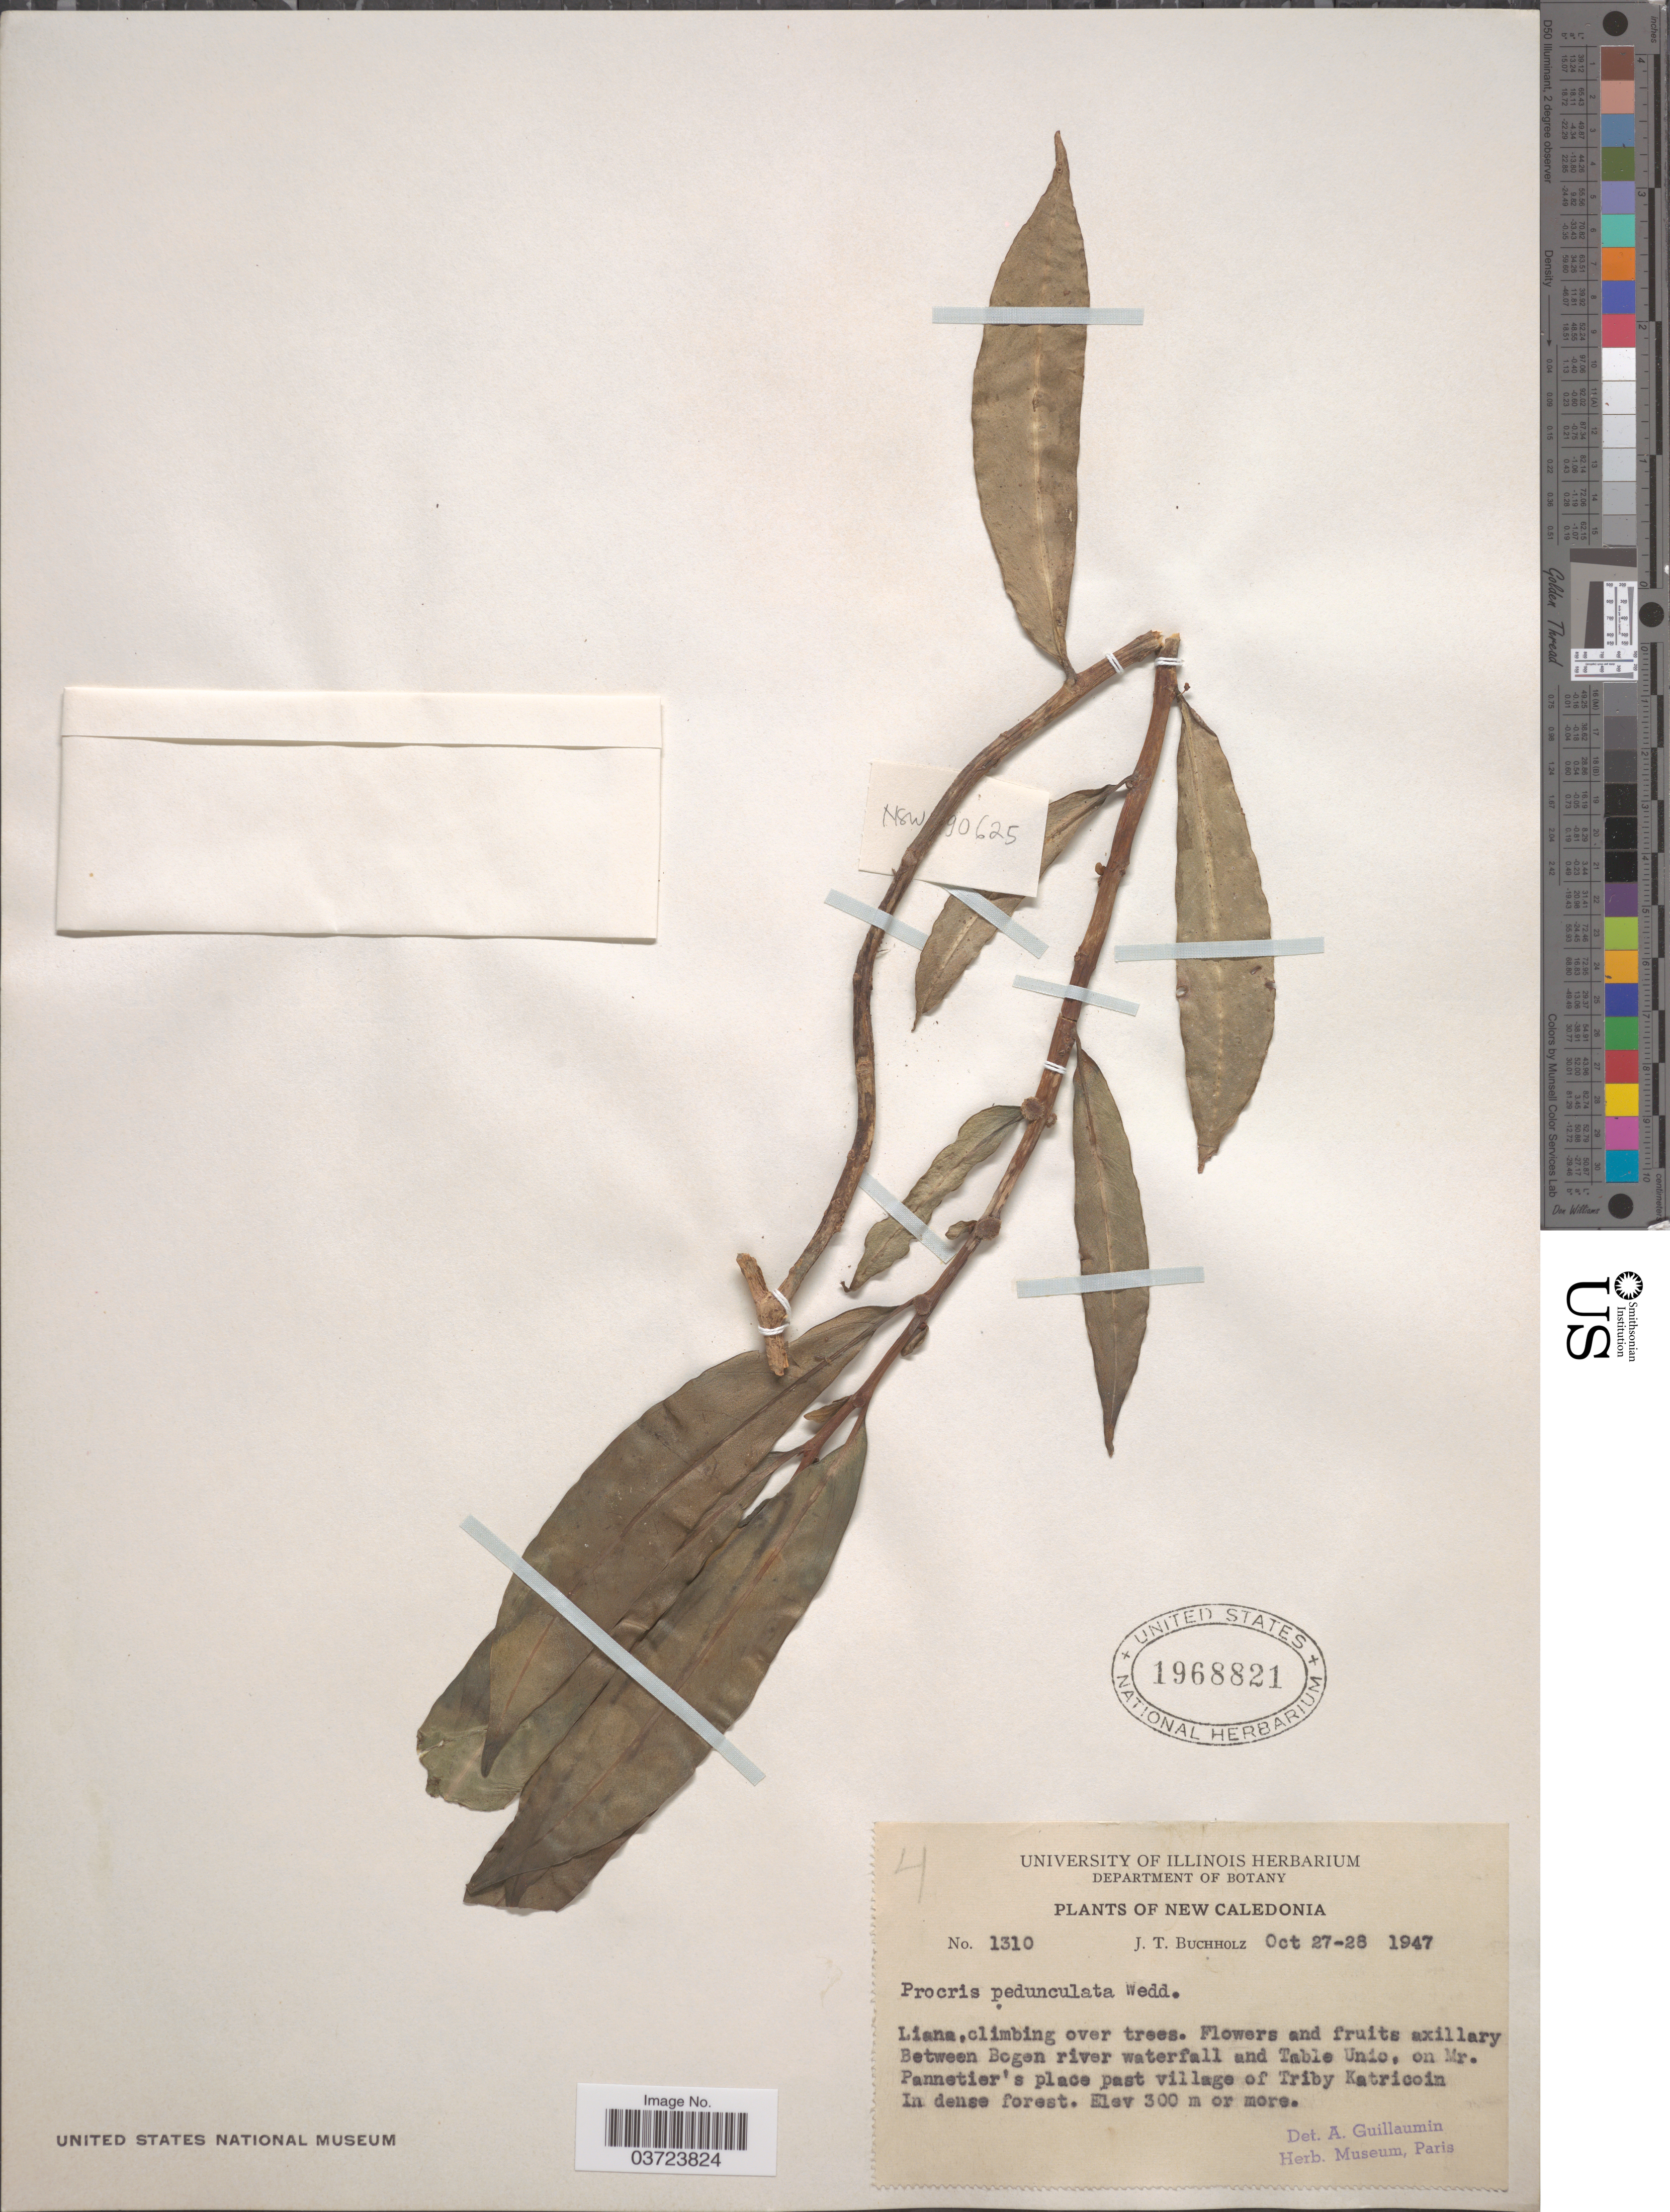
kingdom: Plantae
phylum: Tracheophyta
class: Magnoliopsida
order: Rosales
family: Urticaceae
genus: Procris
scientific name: Procris pedunculata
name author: (J.R. Forst. & G. Forst.) Wedd.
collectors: J. T. Buchholz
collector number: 1310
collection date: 1947-10-27/1947-10-28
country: New Caledonia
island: New Caledonia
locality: Between Bogen River and Table Unio, on Mr. Pannetier's place past village of Triby Katricoin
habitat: Dense forest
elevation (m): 300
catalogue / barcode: US 1968821